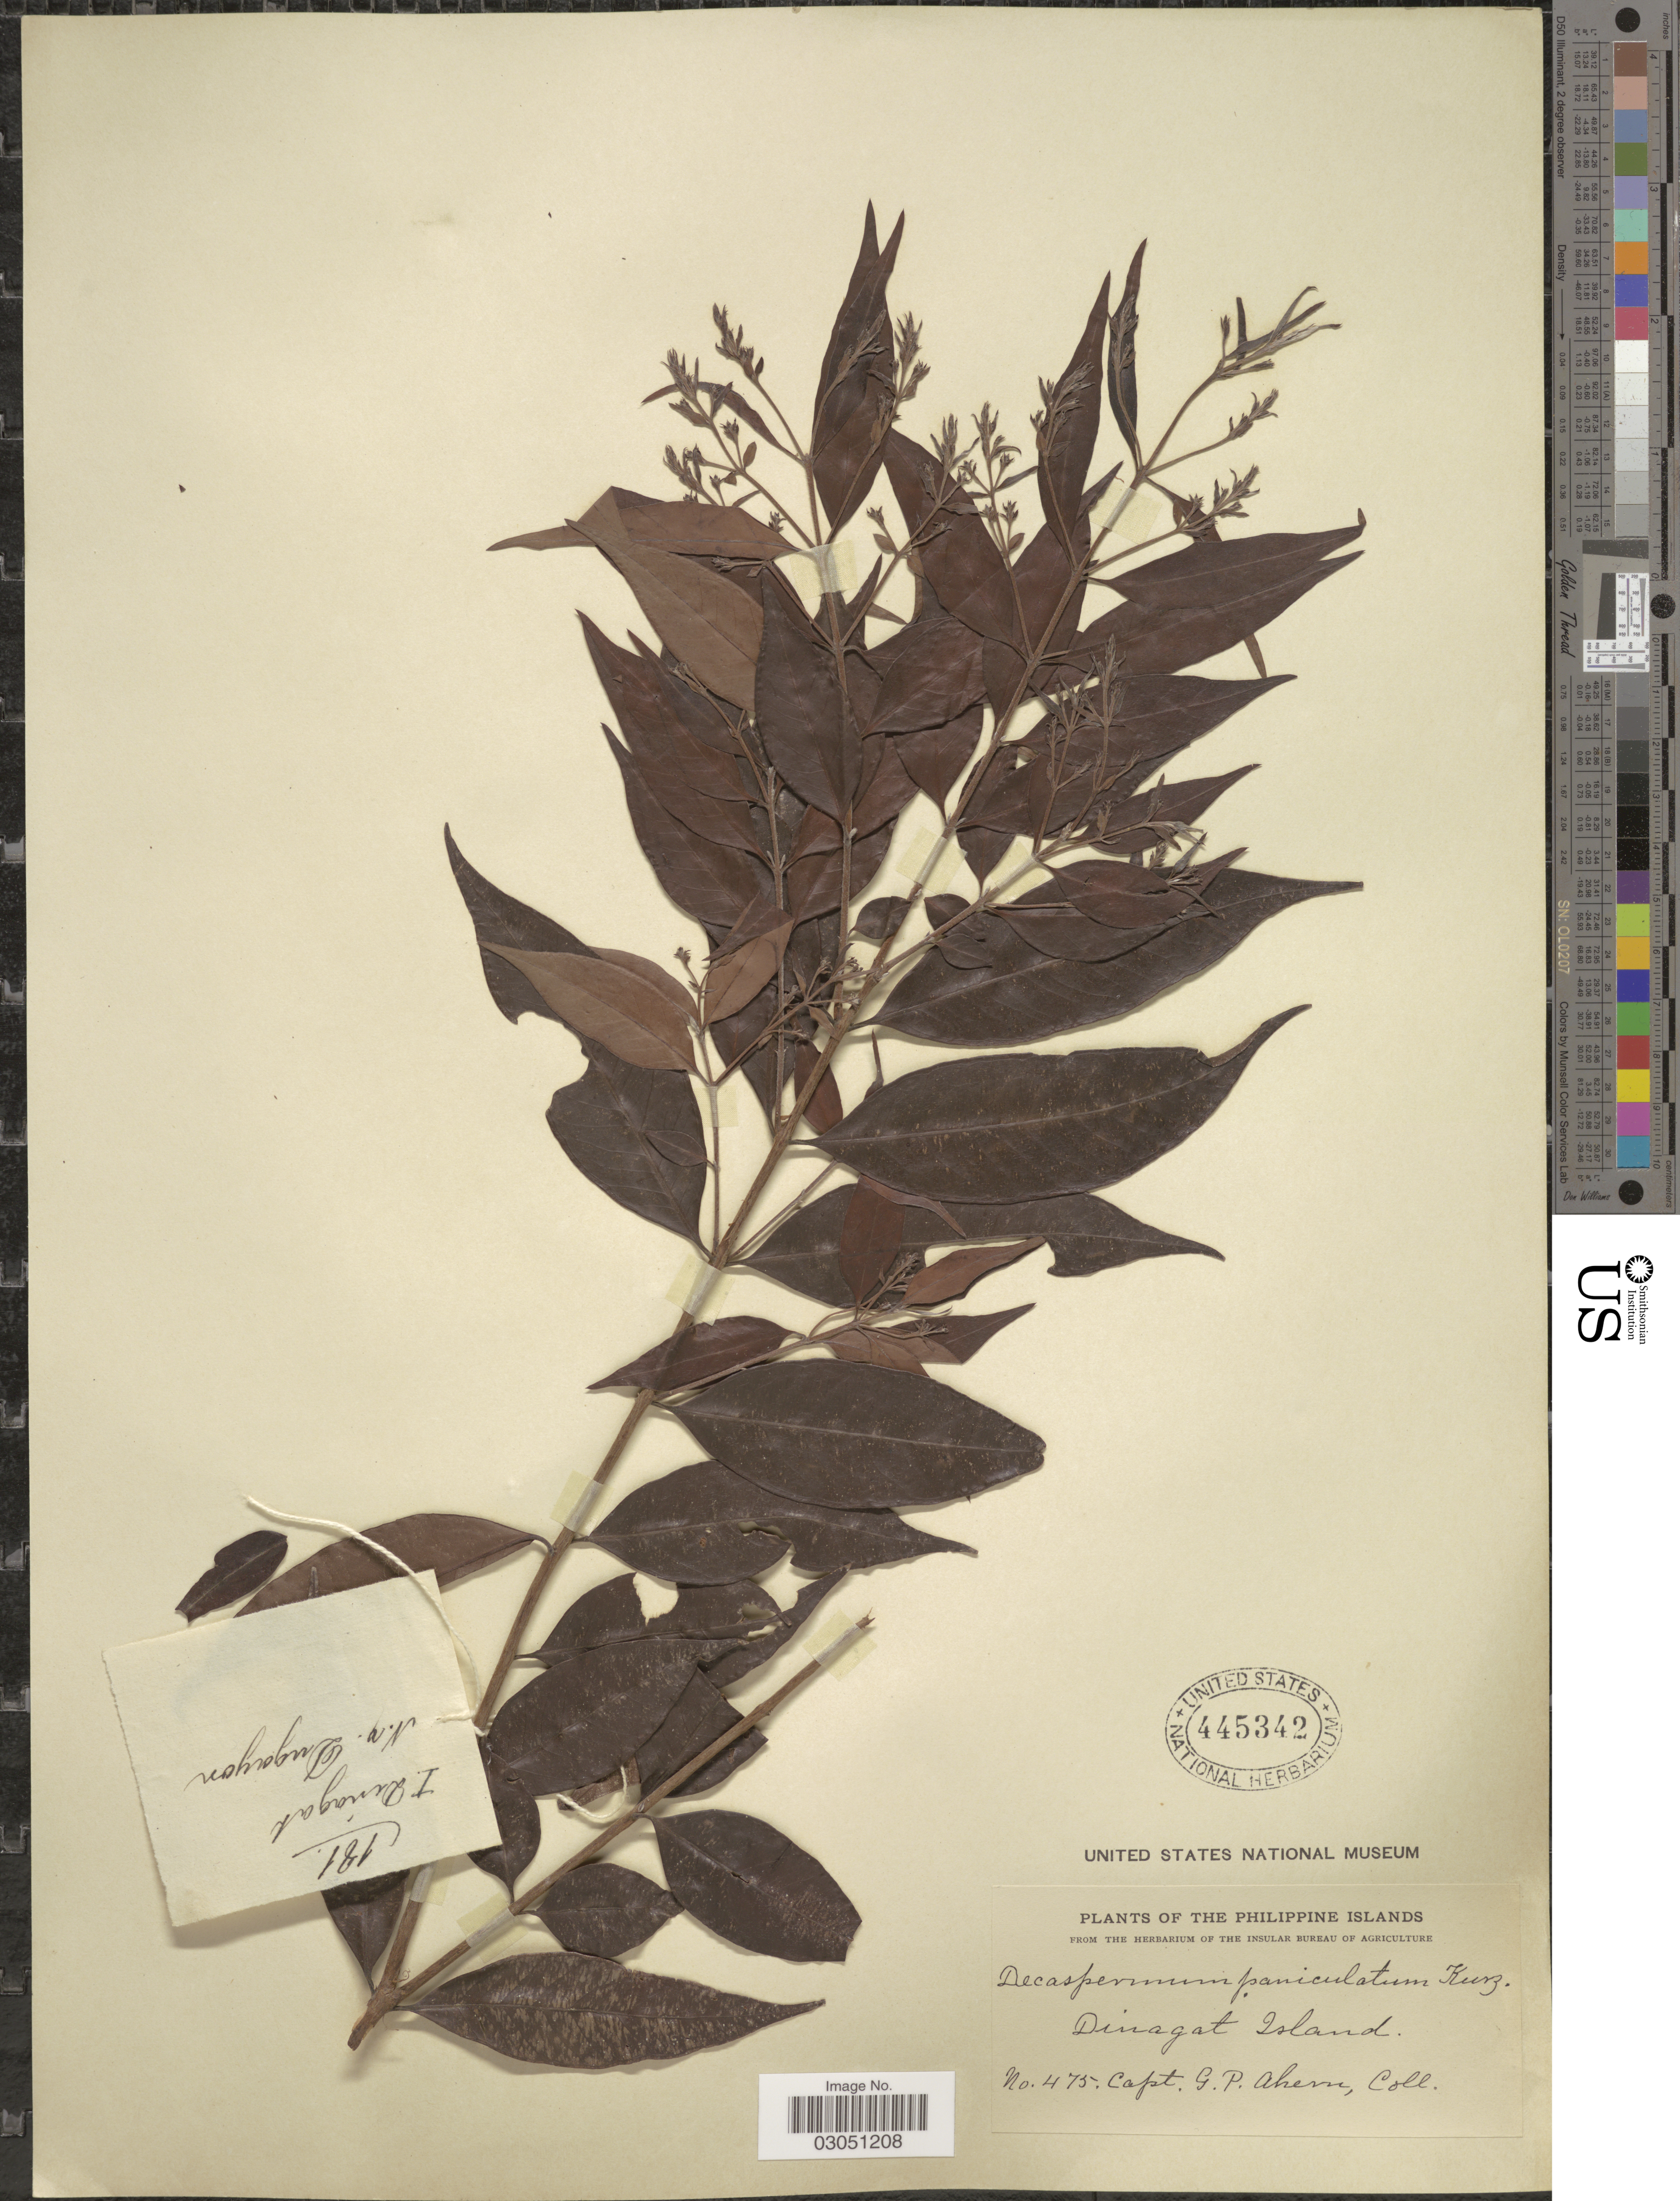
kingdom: Plantae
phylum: Tracheophyta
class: Magnoliopsida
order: Myrtales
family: Myrtaceae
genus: Decaspermum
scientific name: Decaspermum fruticosum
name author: J.R. Forst. & G. Forst.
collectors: G. Ahern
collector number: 475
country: Philippines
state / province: Caraga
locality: The Philippine Islands. Dinagat Island.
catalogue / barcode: US 445342